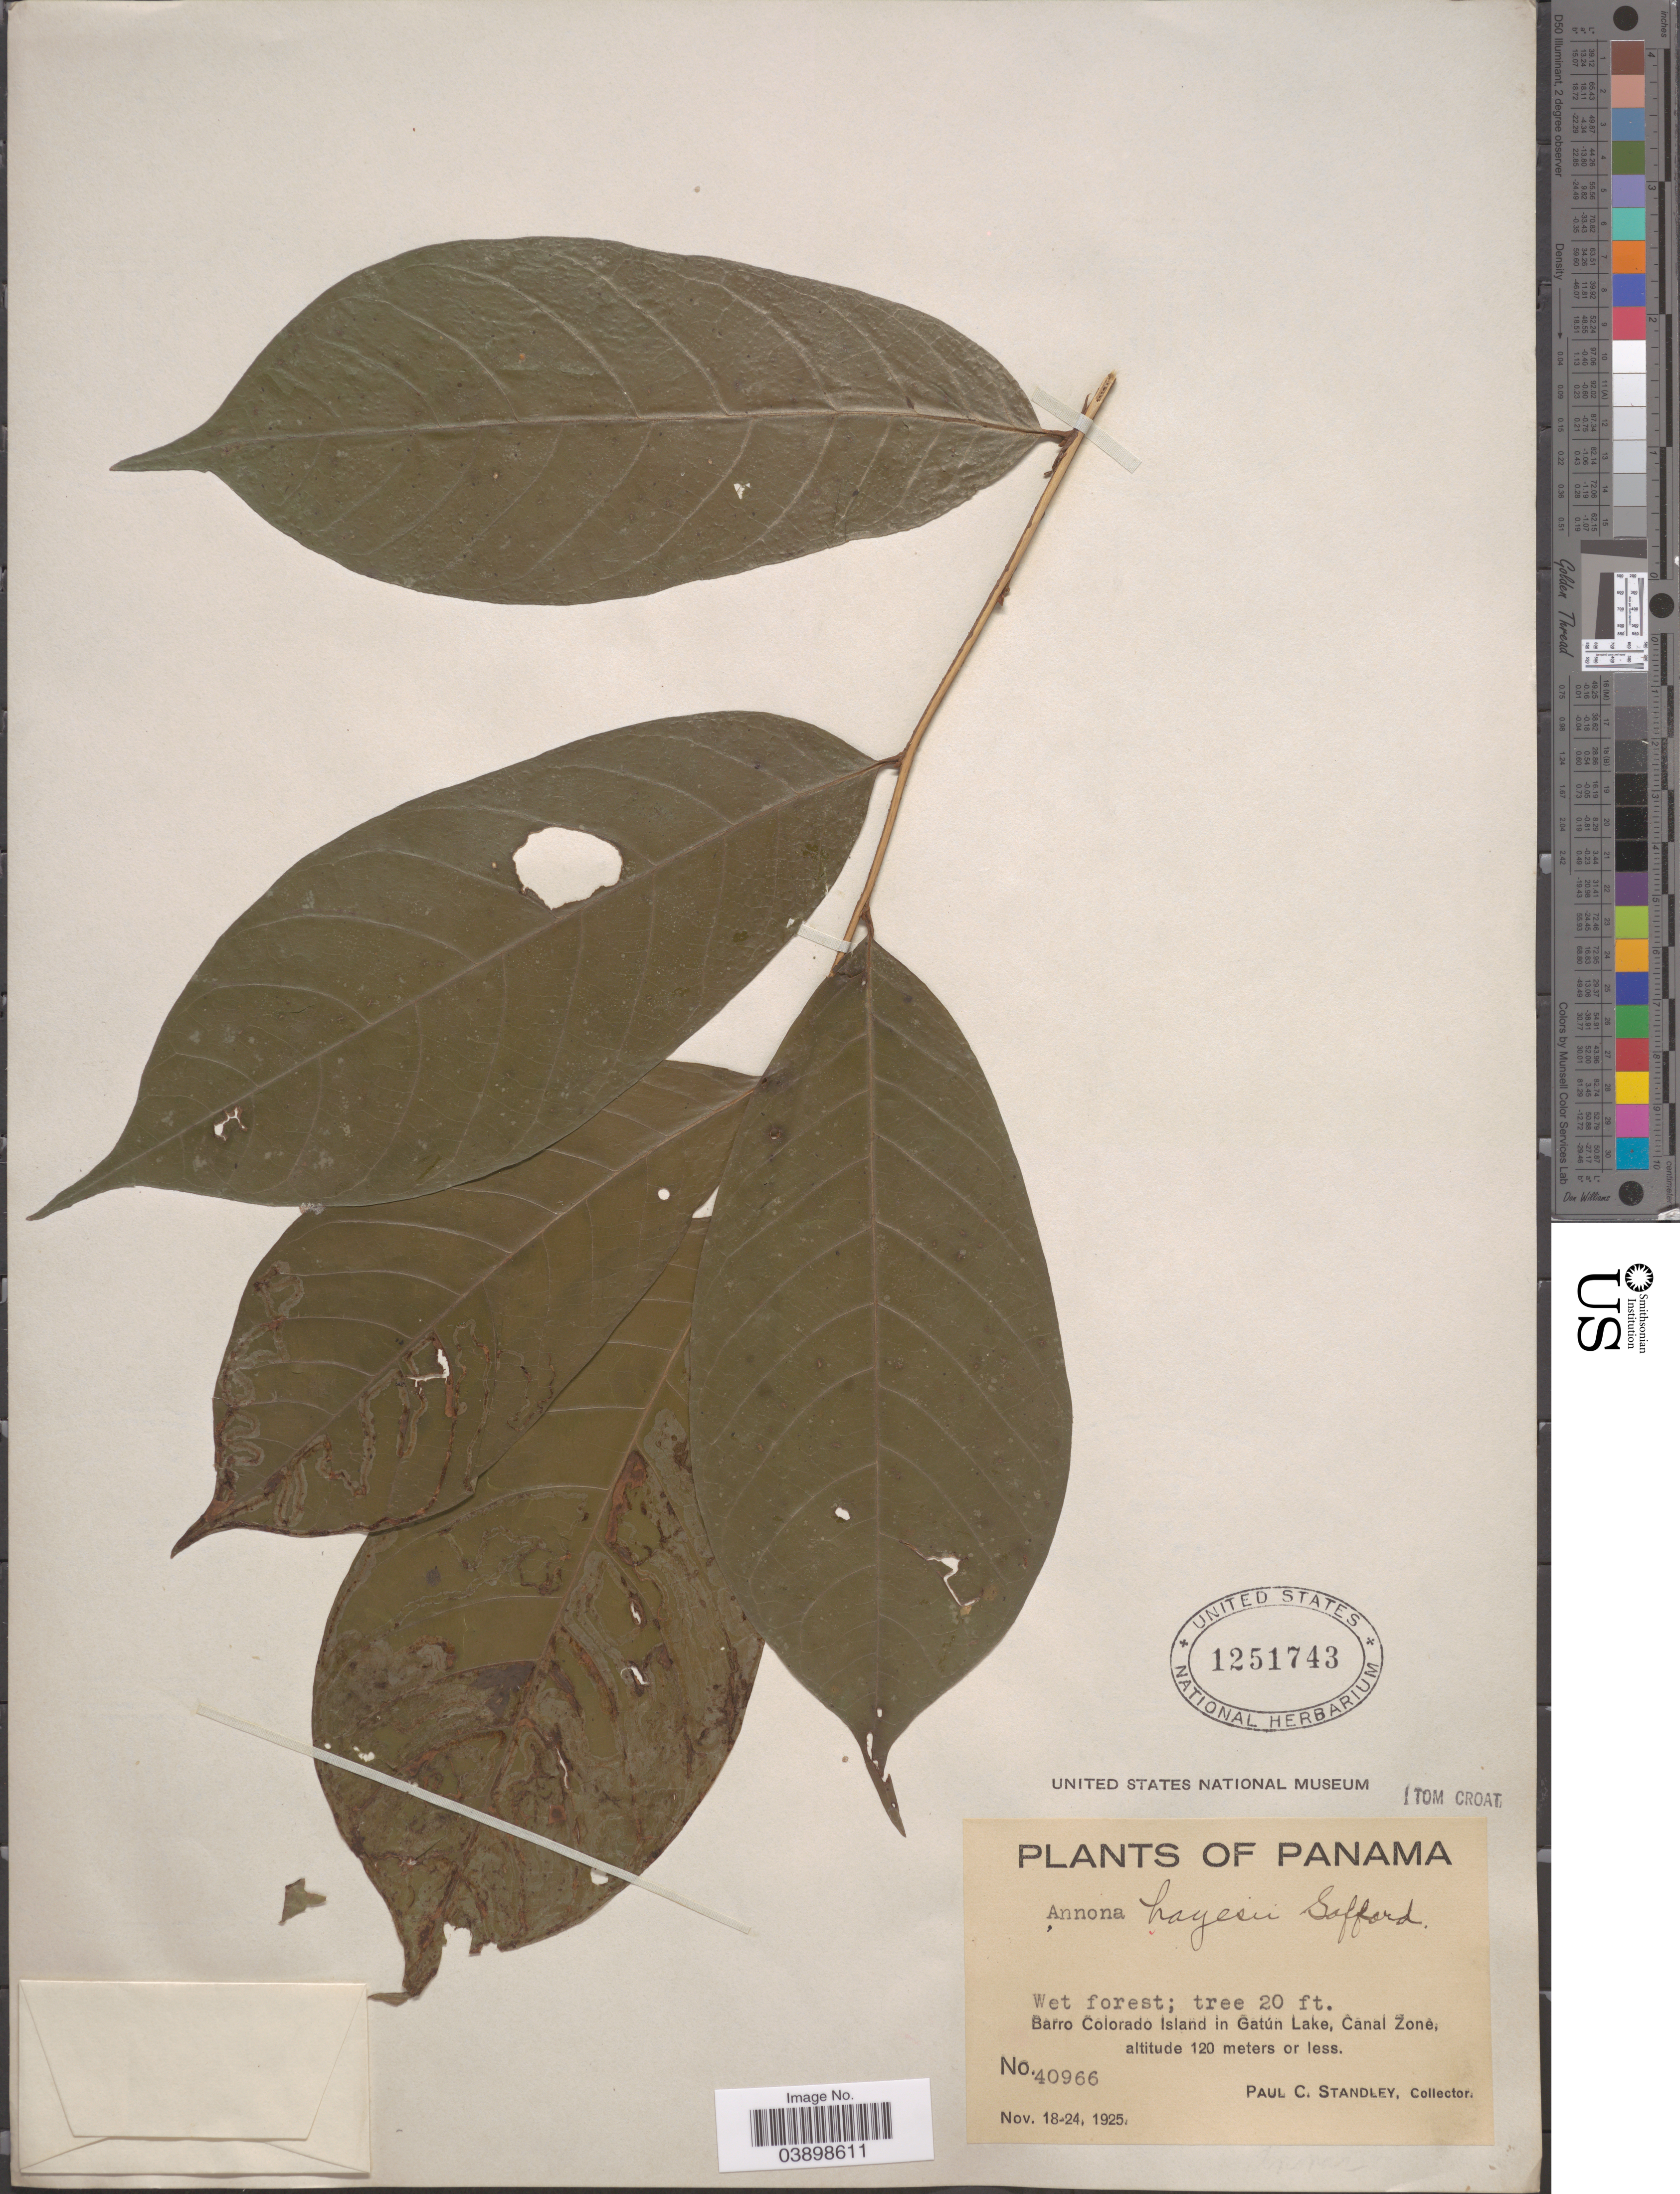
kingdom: Plantae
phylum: Tracheophyta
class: Magnoliopsida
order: Magnoliales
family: Annonaceae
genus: Annona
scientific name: Annona hayesii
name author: Saff. in Standl.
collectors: P. C. Standley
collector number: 40966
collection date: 1925-11-18/1925-11-24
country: Panama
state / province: Panamá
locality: Barro Colorado Island in Gatún Lake, Canal Zone.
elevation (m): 120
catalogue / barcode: US 1251743